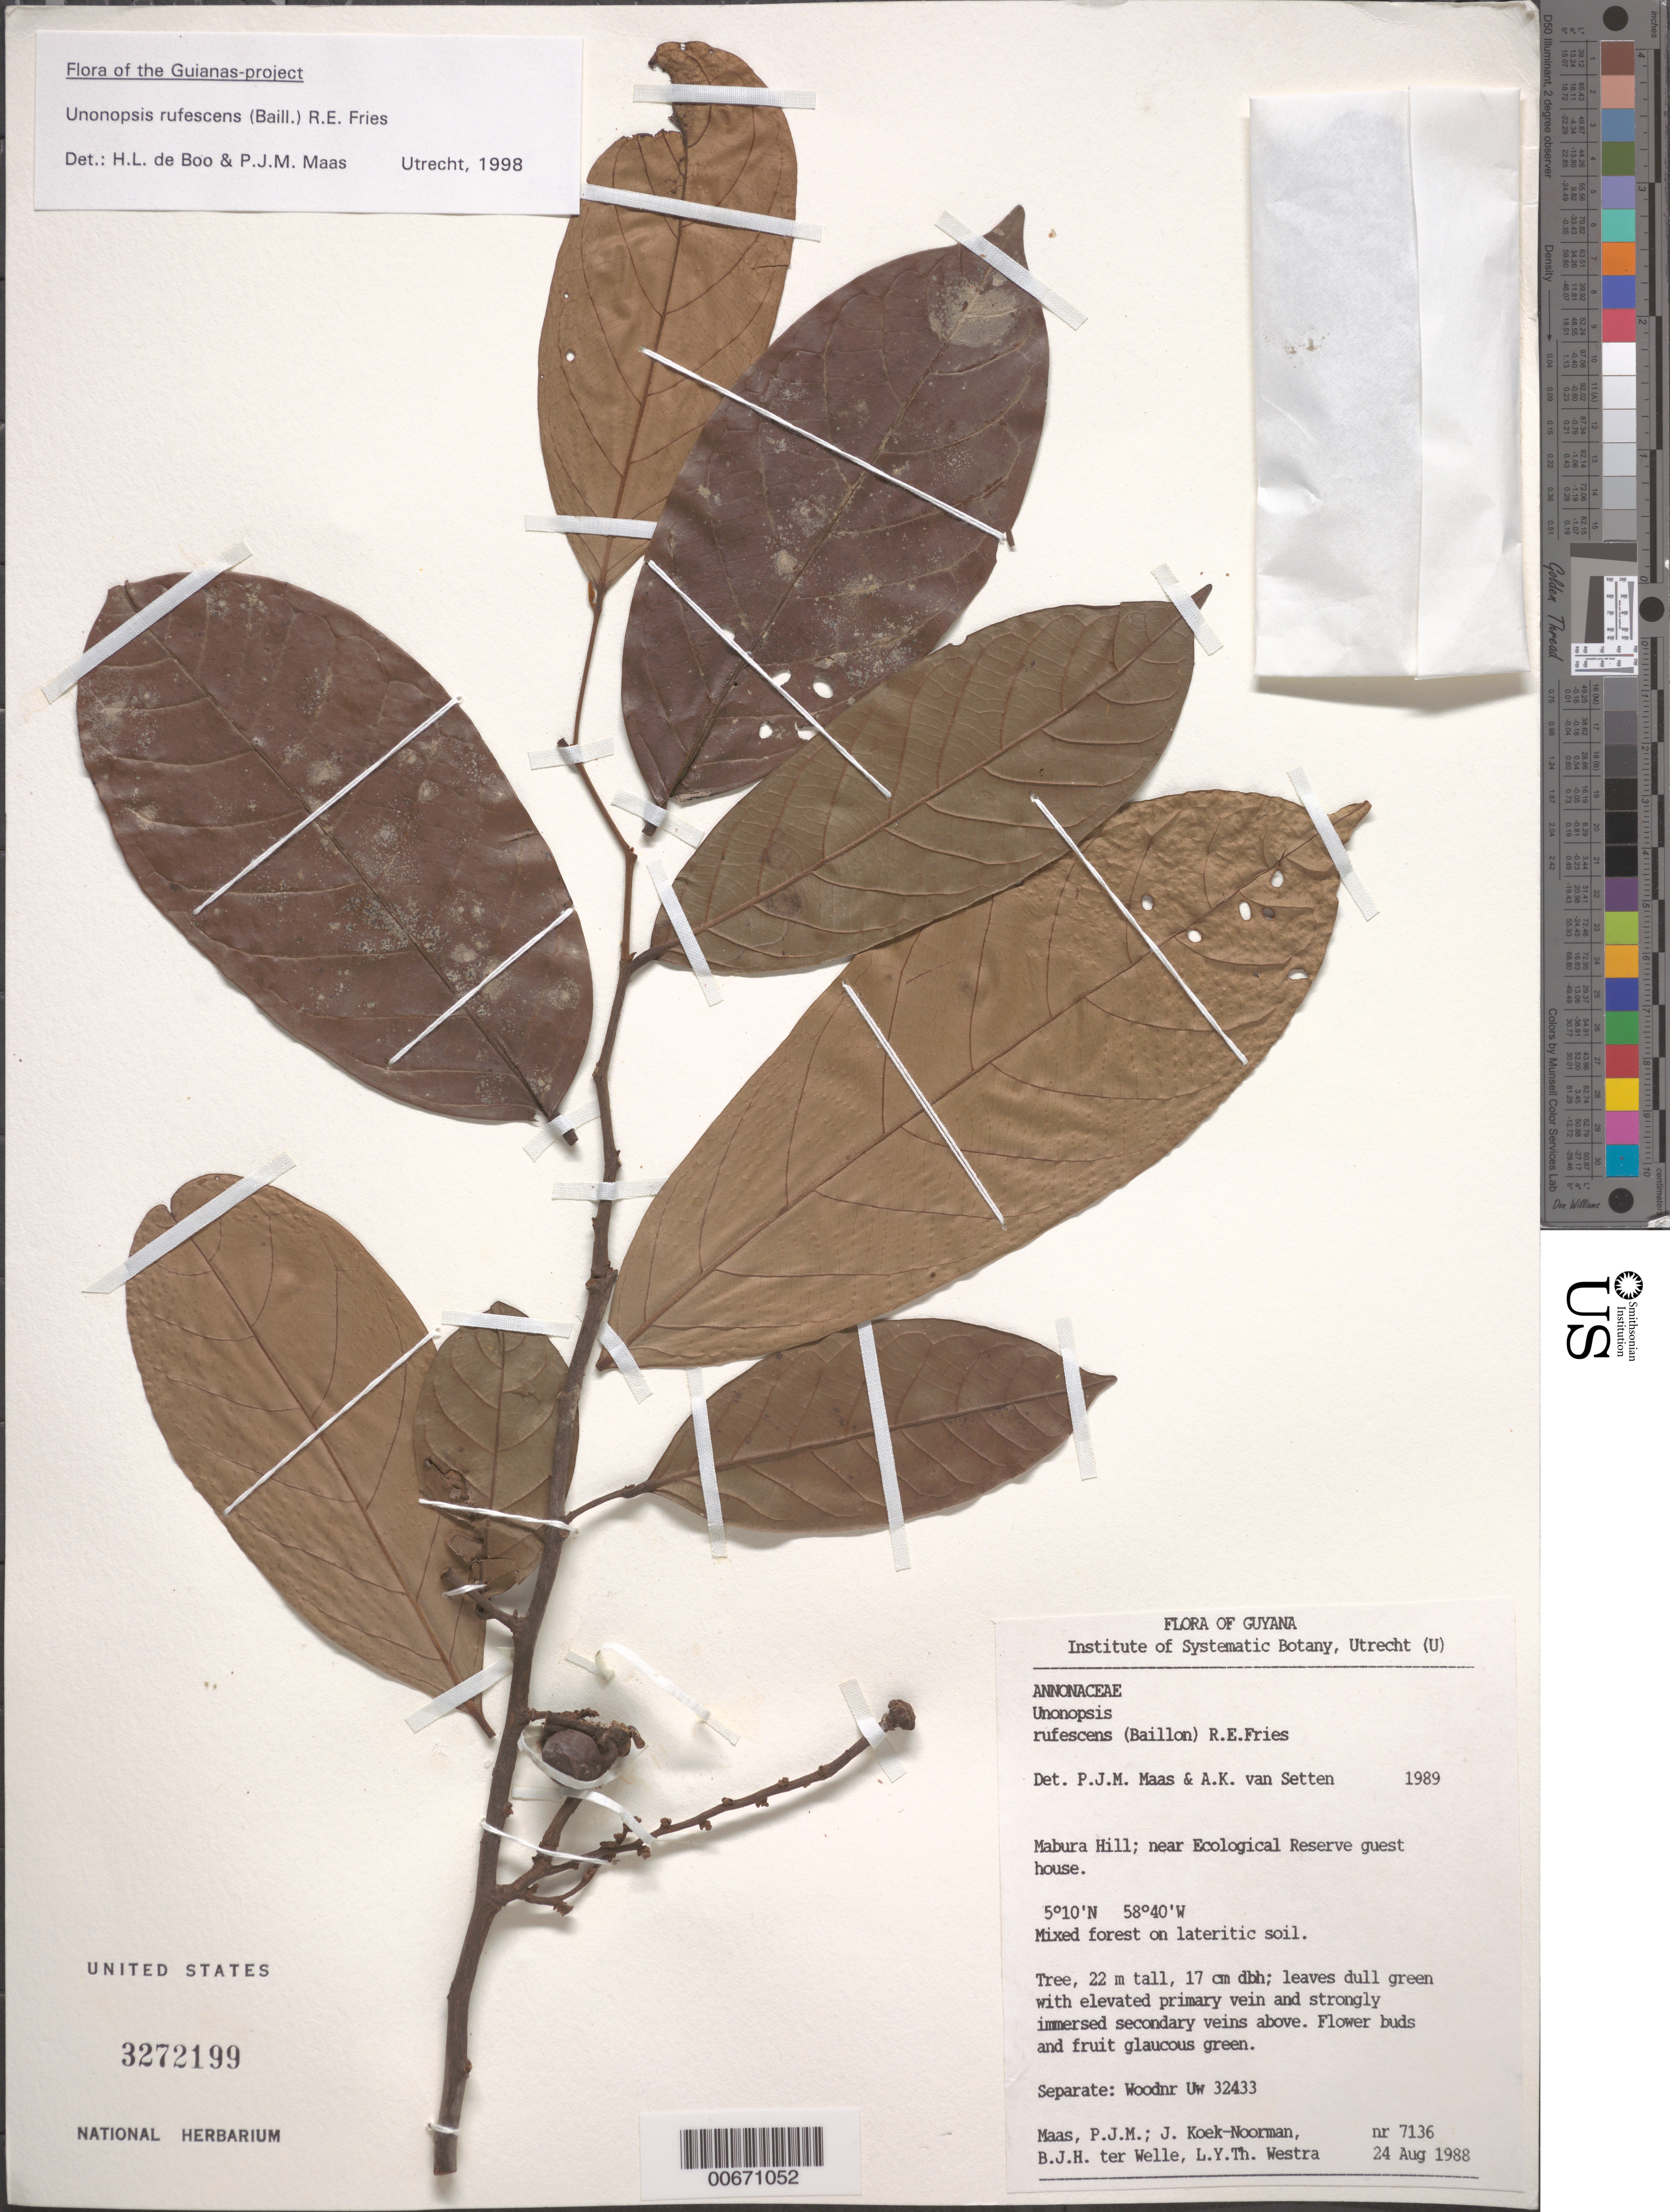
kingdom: Plantae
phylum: Tracheophyta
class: Magnoliopsida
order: Magnoliales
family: Annonaceae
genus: Unonopsis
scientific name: Unonopsis rufescens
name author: (Baill.) R.E. Fr.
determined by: Setten, A. K. van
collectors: P. Maas, J. Koek-Noorman, H. Lall, B. Welle & L. Y. T. Westra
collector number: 7136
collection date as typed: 24-Aug-88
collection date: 1988-08-24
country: Guyana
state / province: U. Demerara-Berbice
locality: Mabura Hill, near Ecological Reserve guest house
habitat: Mixed forest on lateritic soil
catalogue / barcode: US 3272199